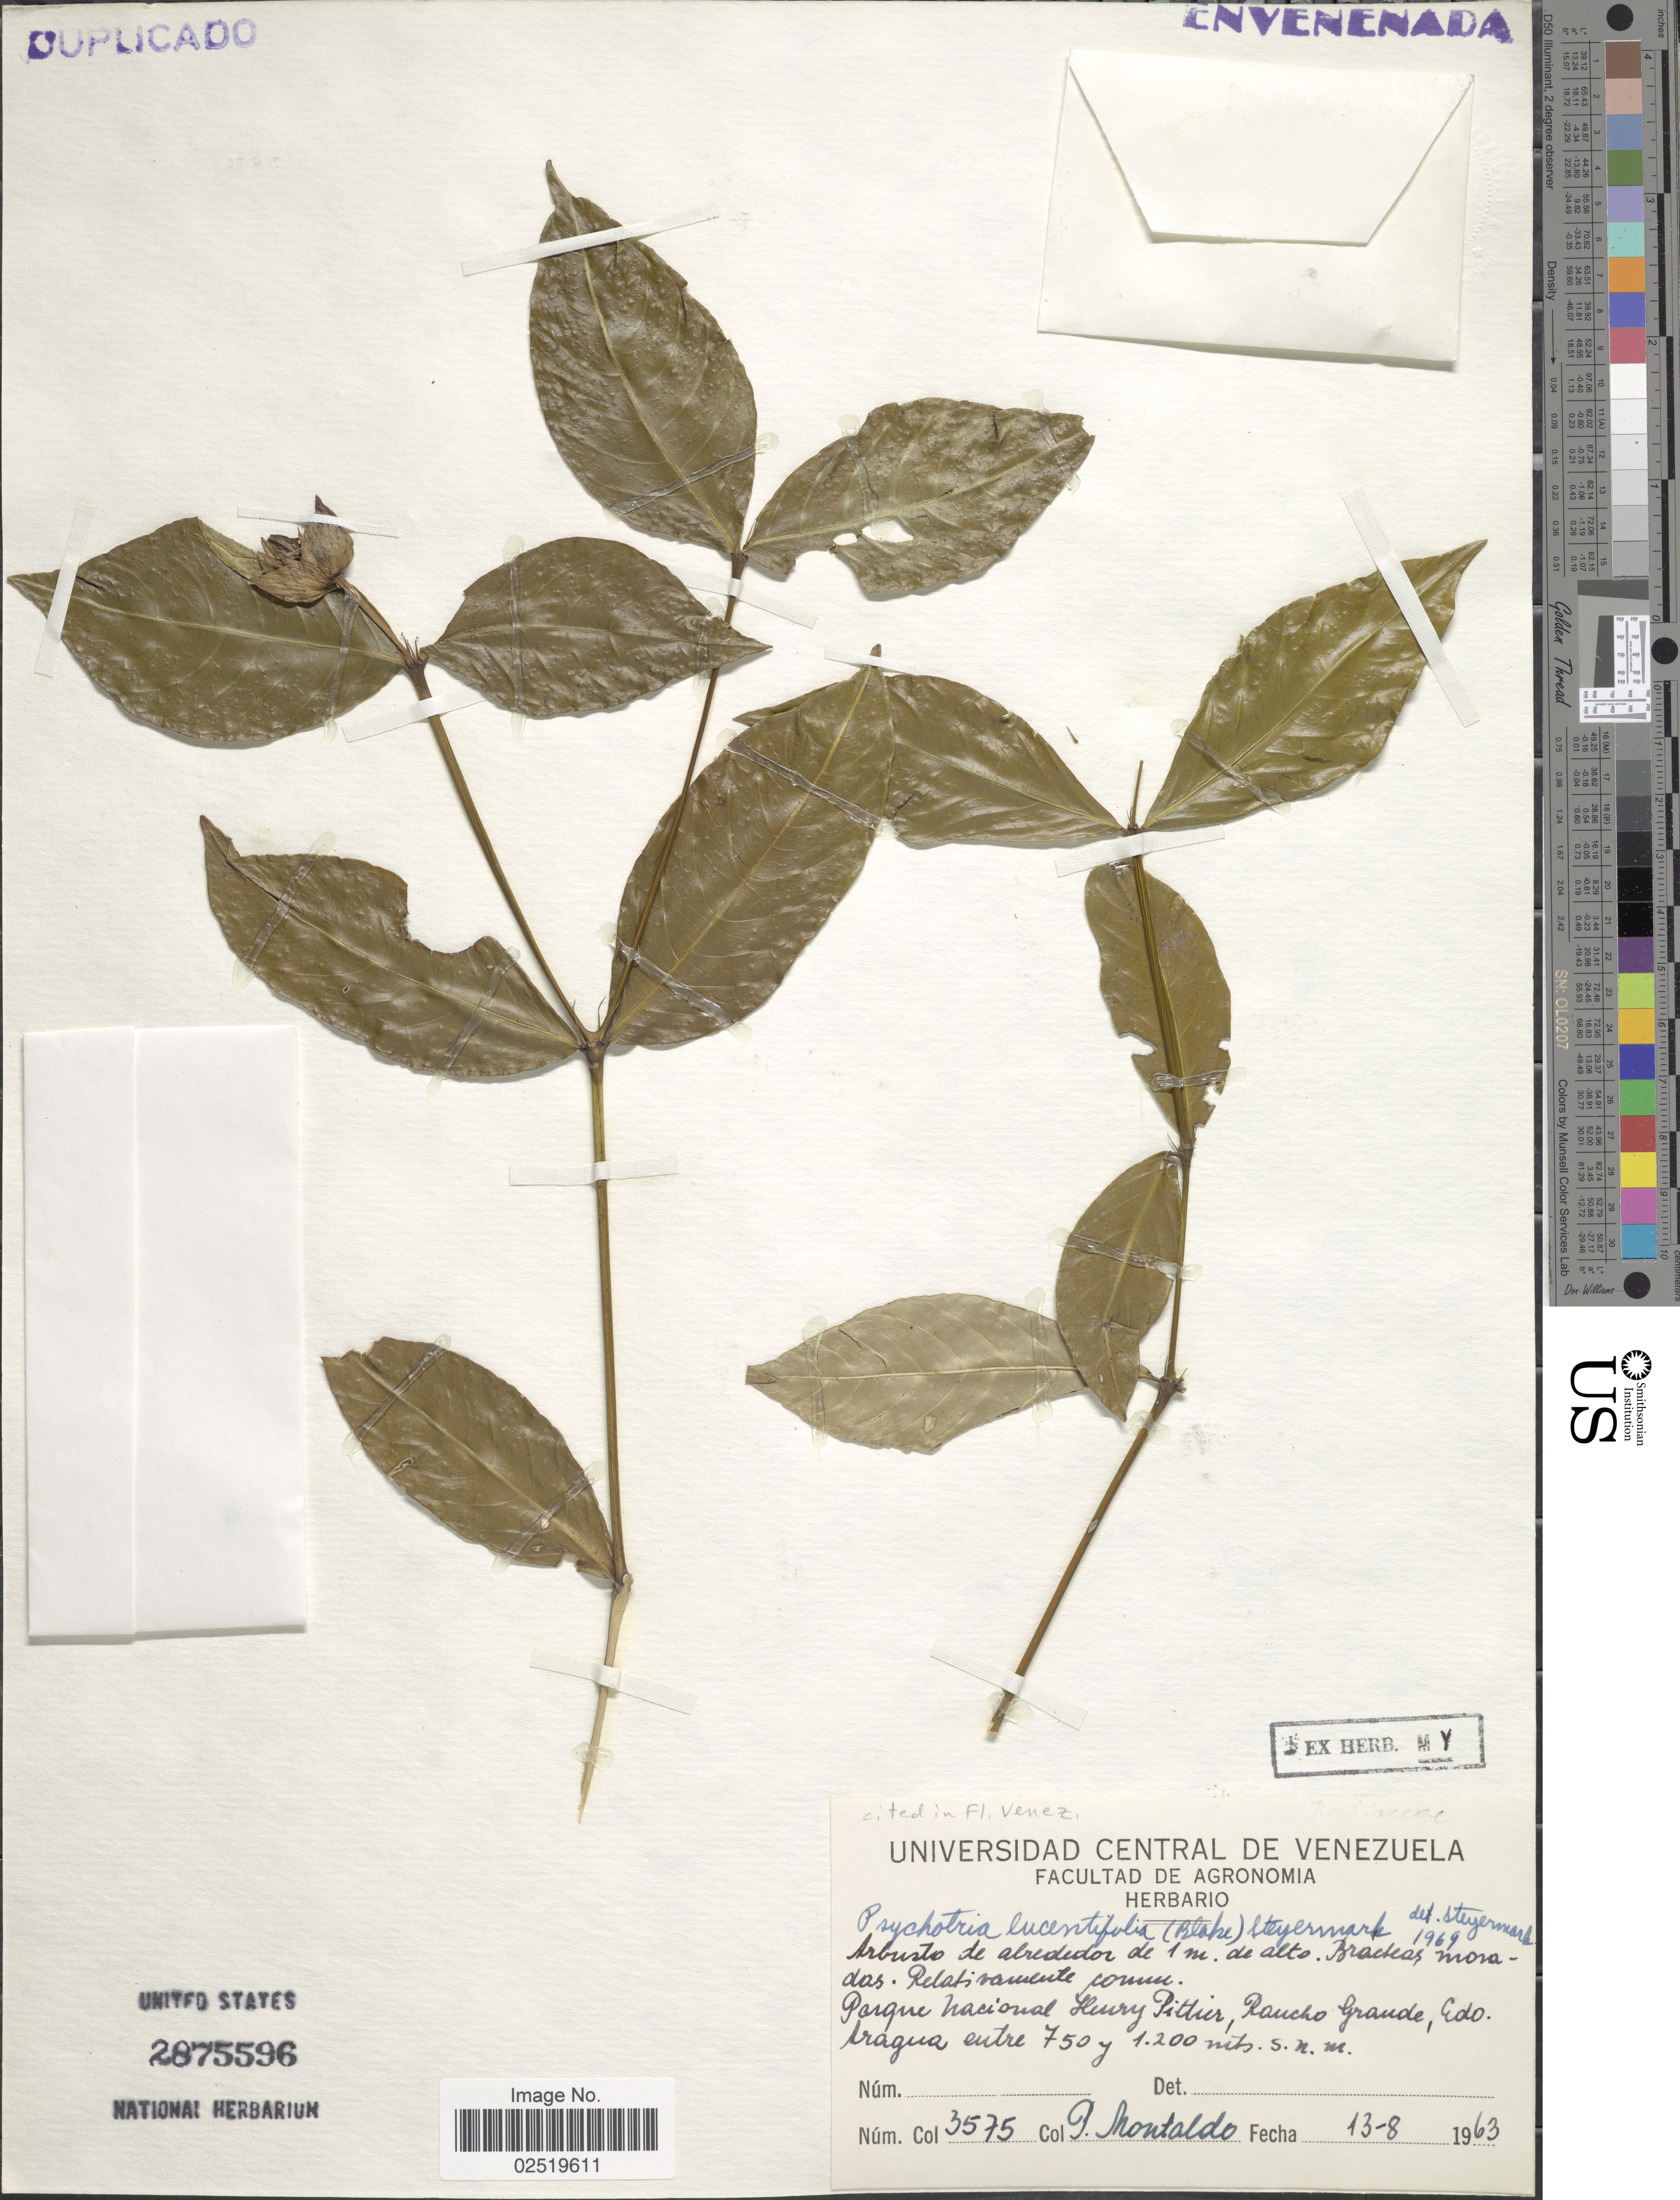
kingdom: Plantae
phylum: Tracheophyta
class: Magnoliopsida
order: Gentianales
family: Rubiaceae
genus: Psychotria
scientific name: Psychotria lucentifolia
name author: (S.F. Blake) Steyerm.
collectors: P. Montaldo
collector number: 3575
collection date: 1963-08-13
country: Venezuela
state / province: Aragua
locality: Parque Nacional Henry Pittier, Rancho Grande.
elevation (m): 750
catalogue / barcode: US 2875596